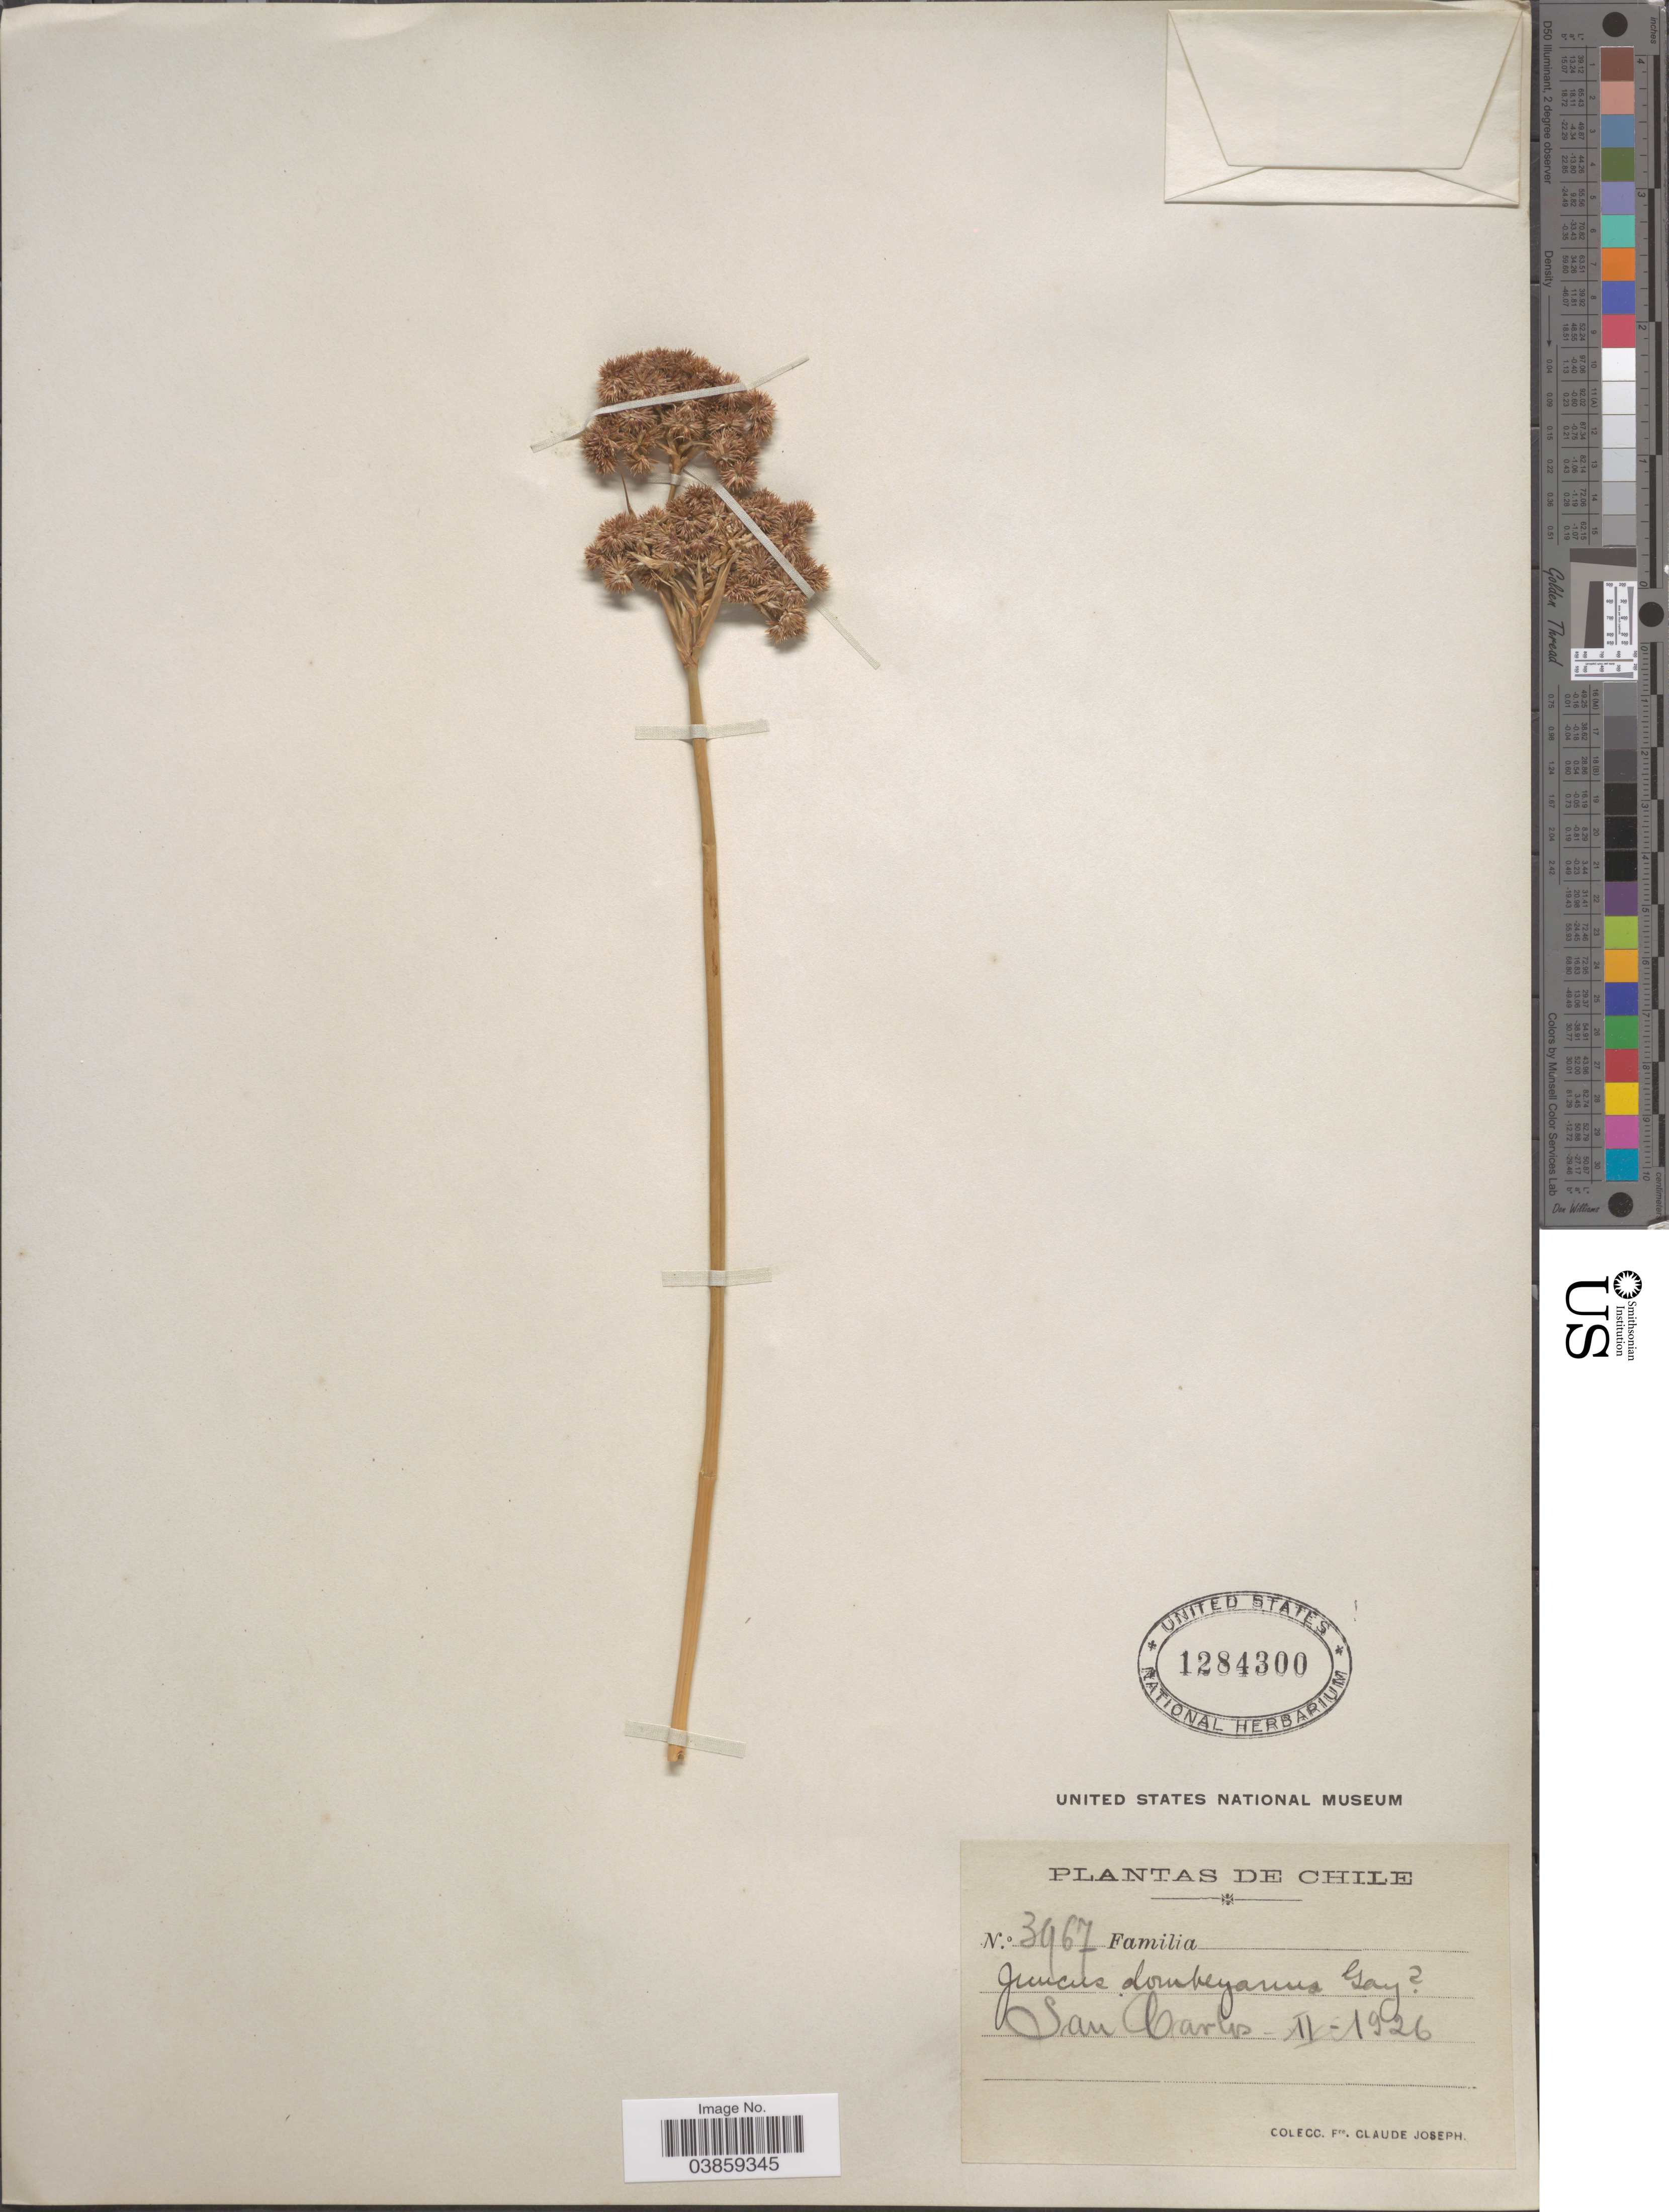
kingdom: Plantae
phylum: Tracheophyta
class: Liliopsida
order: Poales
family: Juncaceae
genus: Juncus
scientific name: Juncus dombeyanus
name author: J. Gay ex Laharpe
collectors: Bro. Claude-Joseph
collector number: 3967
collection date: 1926-02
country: Chile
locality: San Carlos.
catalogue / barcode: US 1284300